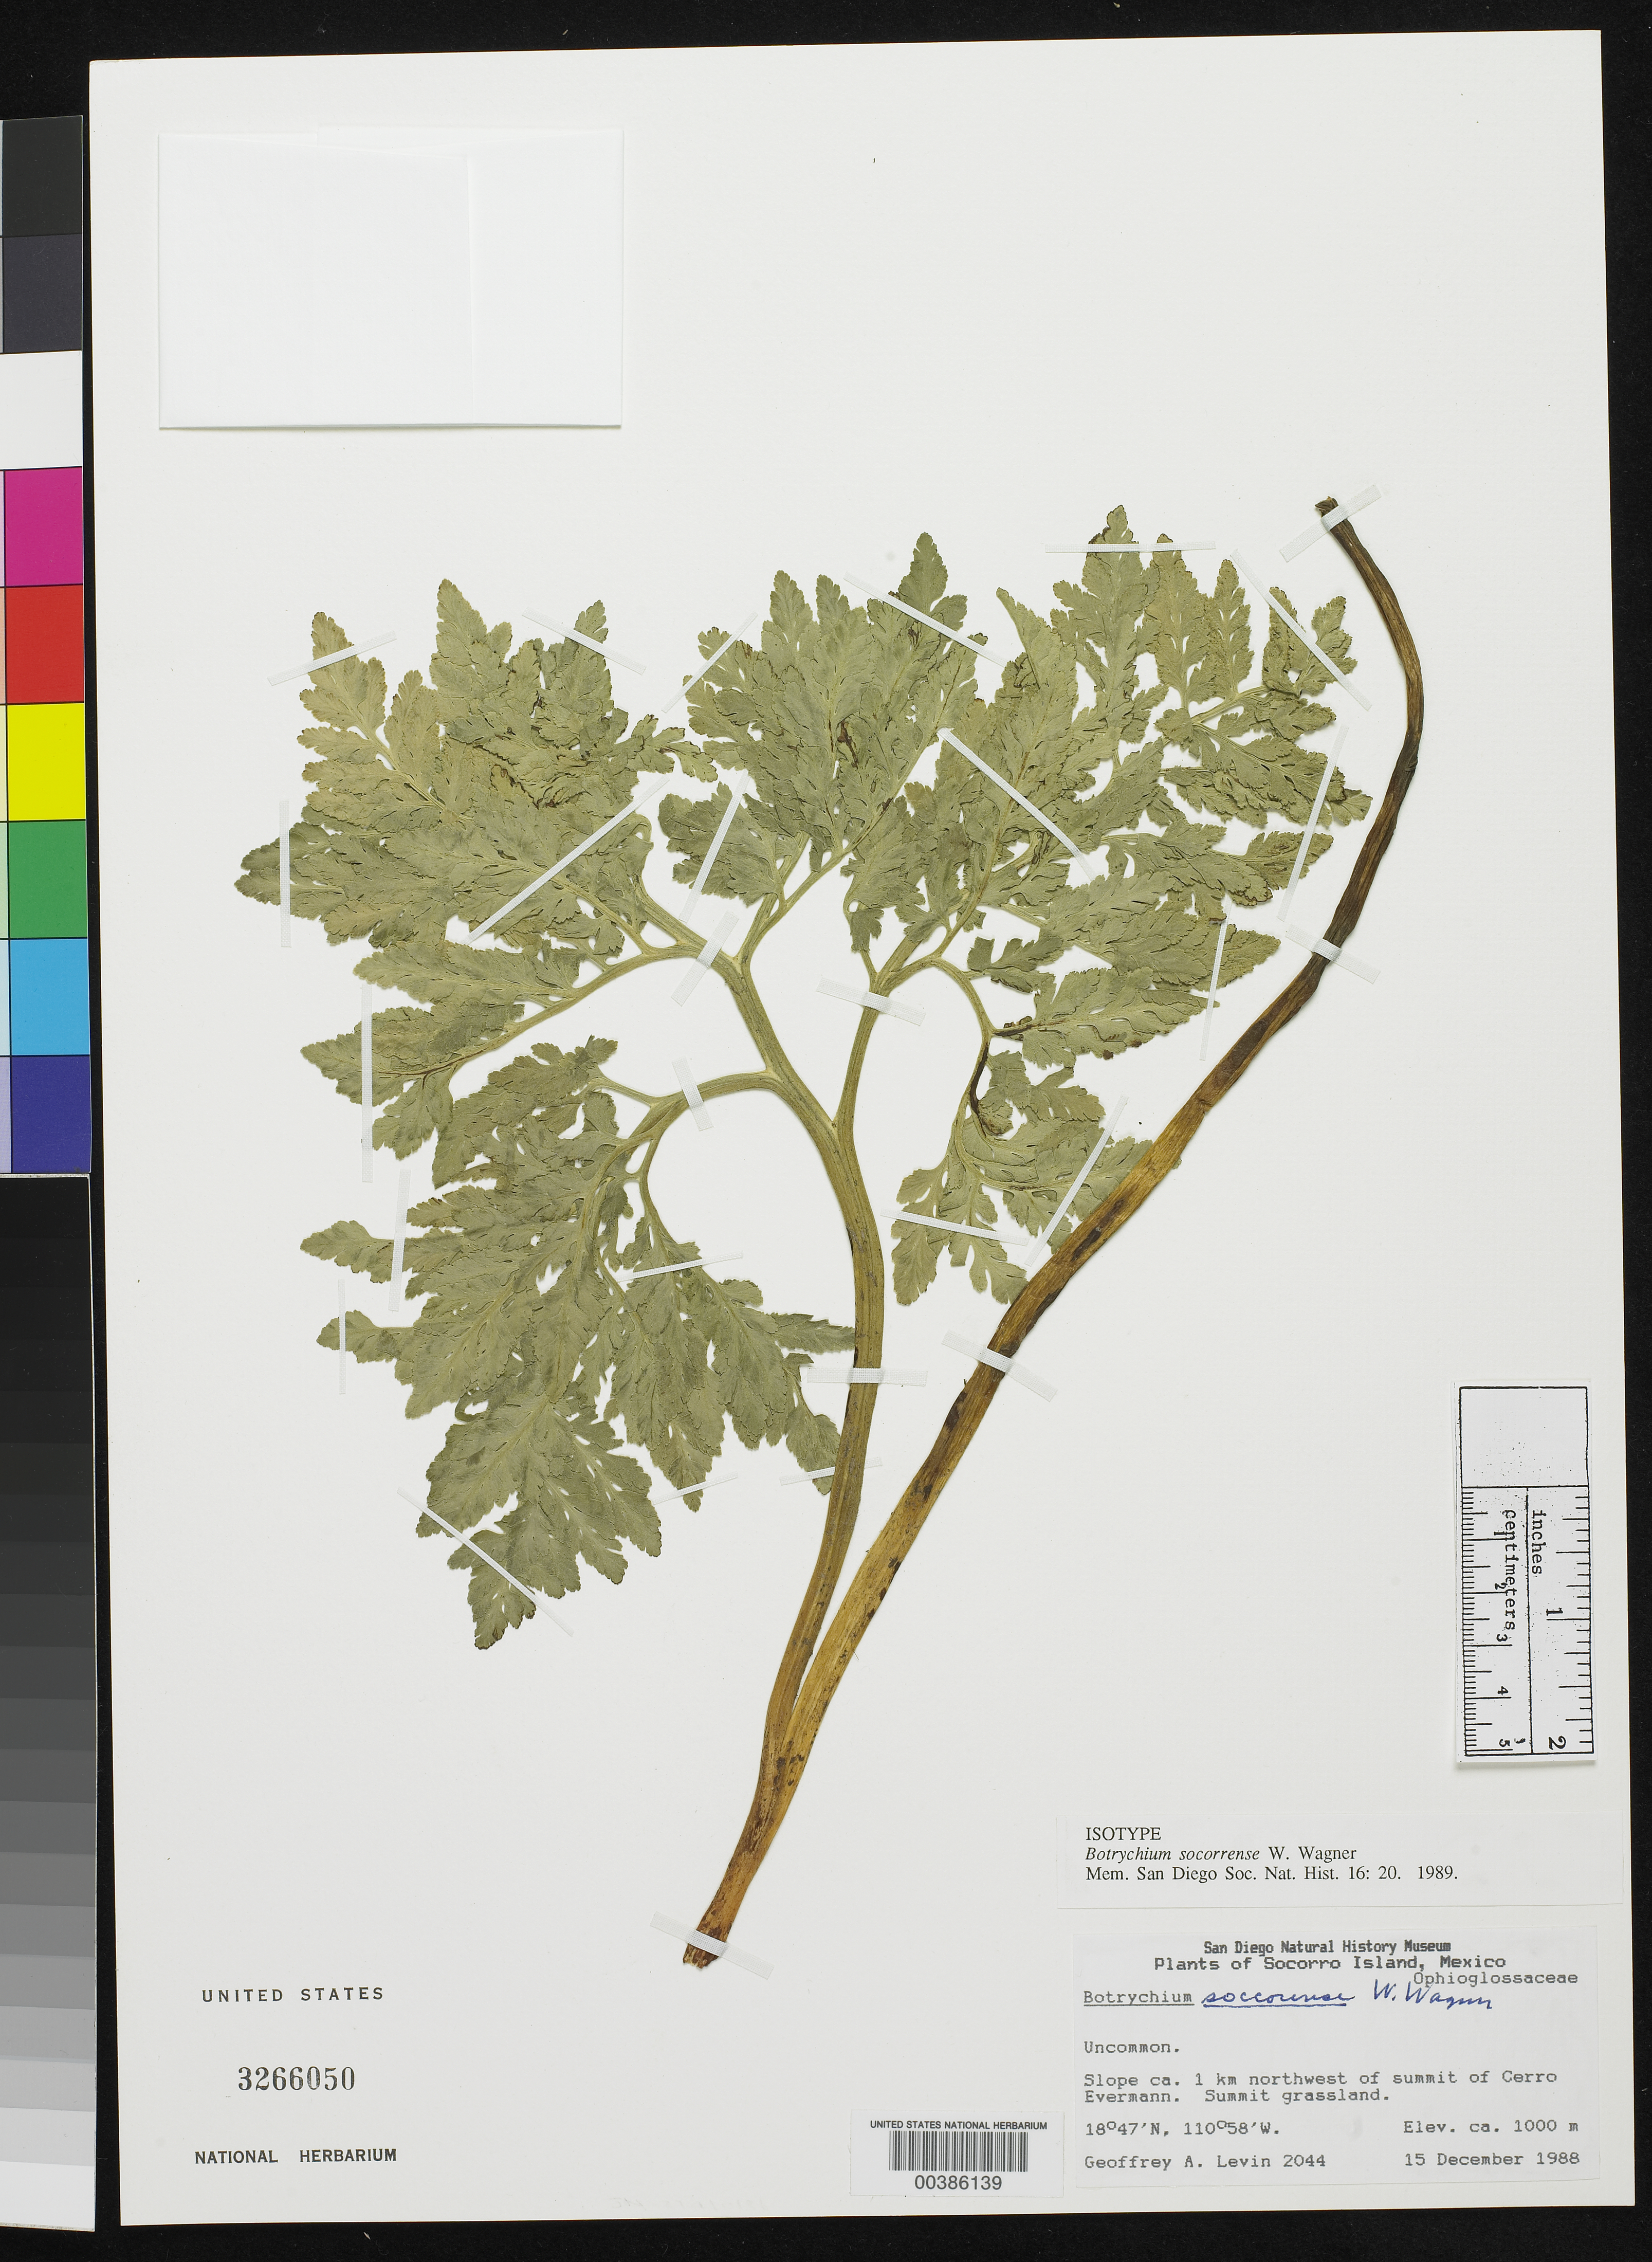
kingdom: Plantae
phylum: Tracheophyta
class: Polypodiopsida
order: Ophioglossales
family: Ophioglossaceae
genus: Botrychium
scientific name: Botrychium socorrense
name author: W.H. Wagner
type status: Isotype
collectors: G. Levin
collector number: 2044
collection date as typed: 15 Dec 1988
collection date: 1988-12-15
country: Mexico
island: Socorro Island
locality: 1 km NW of summit of Cerro Evermann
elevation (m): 1000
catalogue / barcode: US 3266050